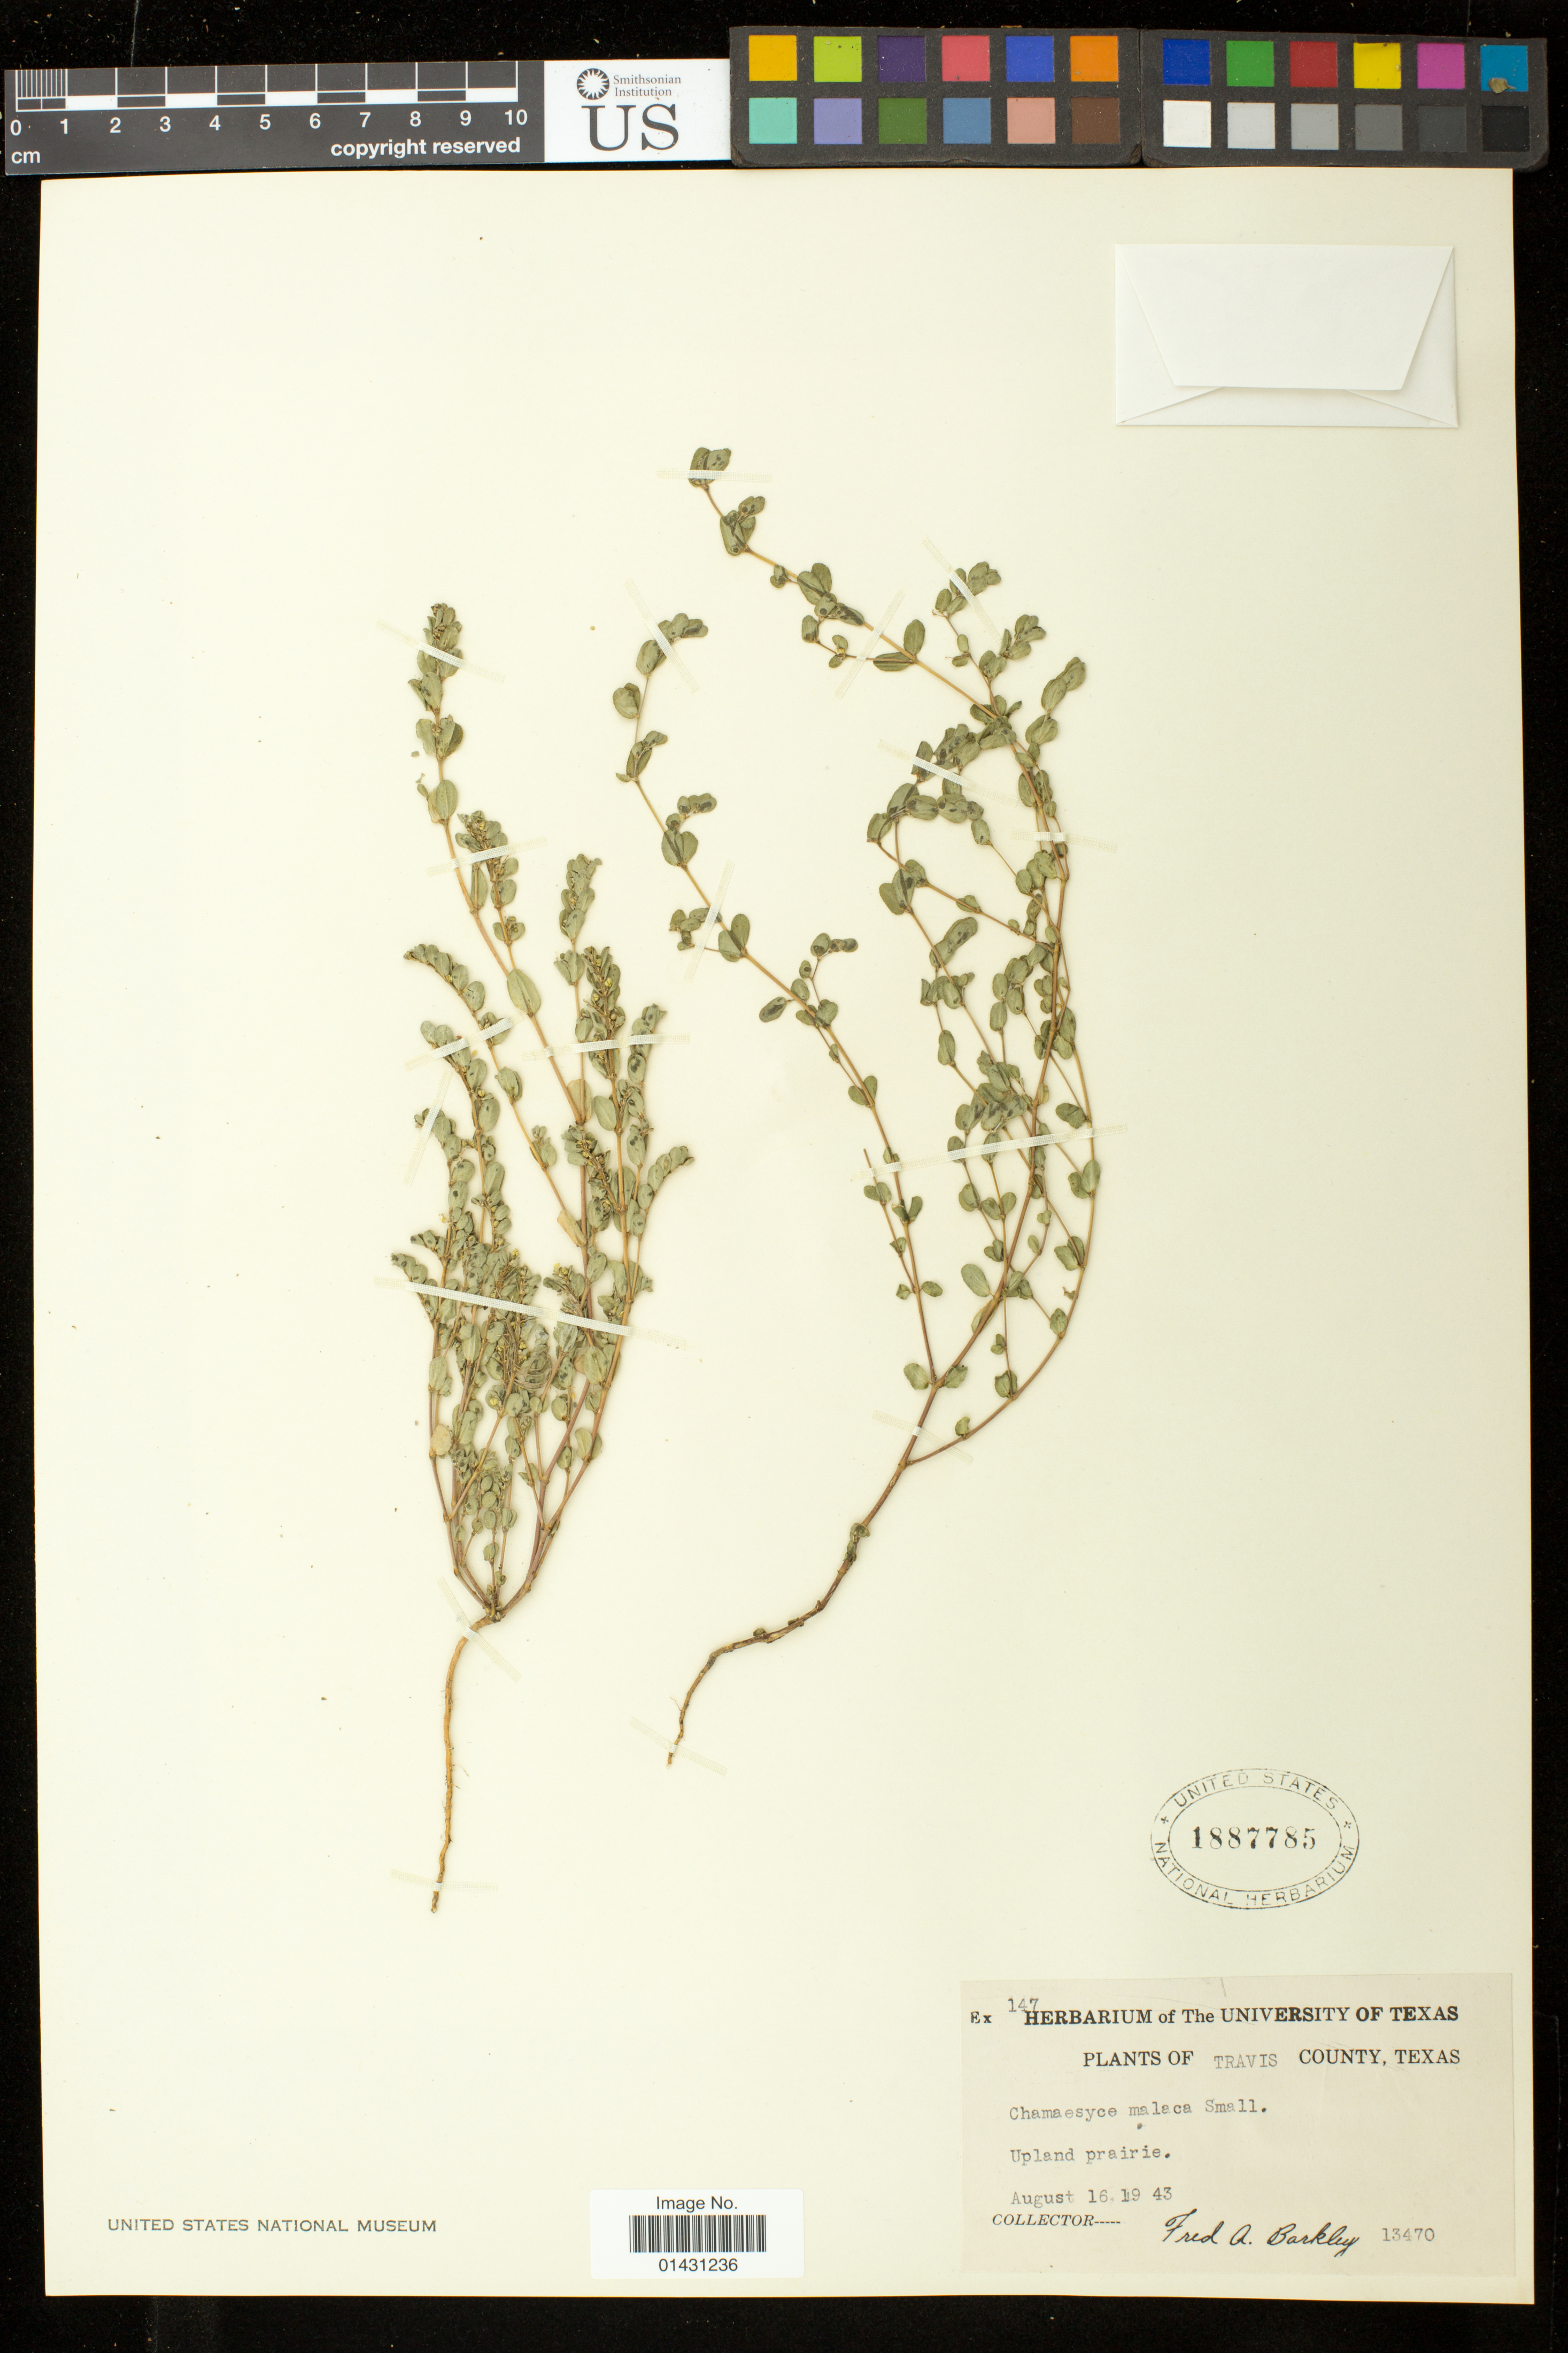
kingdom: Plantae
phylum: Tracheophyta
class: Magnoliopsida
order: Malpighiales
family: Euphorbiaceae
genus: Euphorbia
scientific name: Euphorbia prostrata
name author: Aiton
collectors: F. A. Barkley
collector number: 13470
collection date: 1943-08-16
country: United States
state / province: Texas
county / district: Travis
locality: Upland prairie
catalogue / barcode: US 1887785